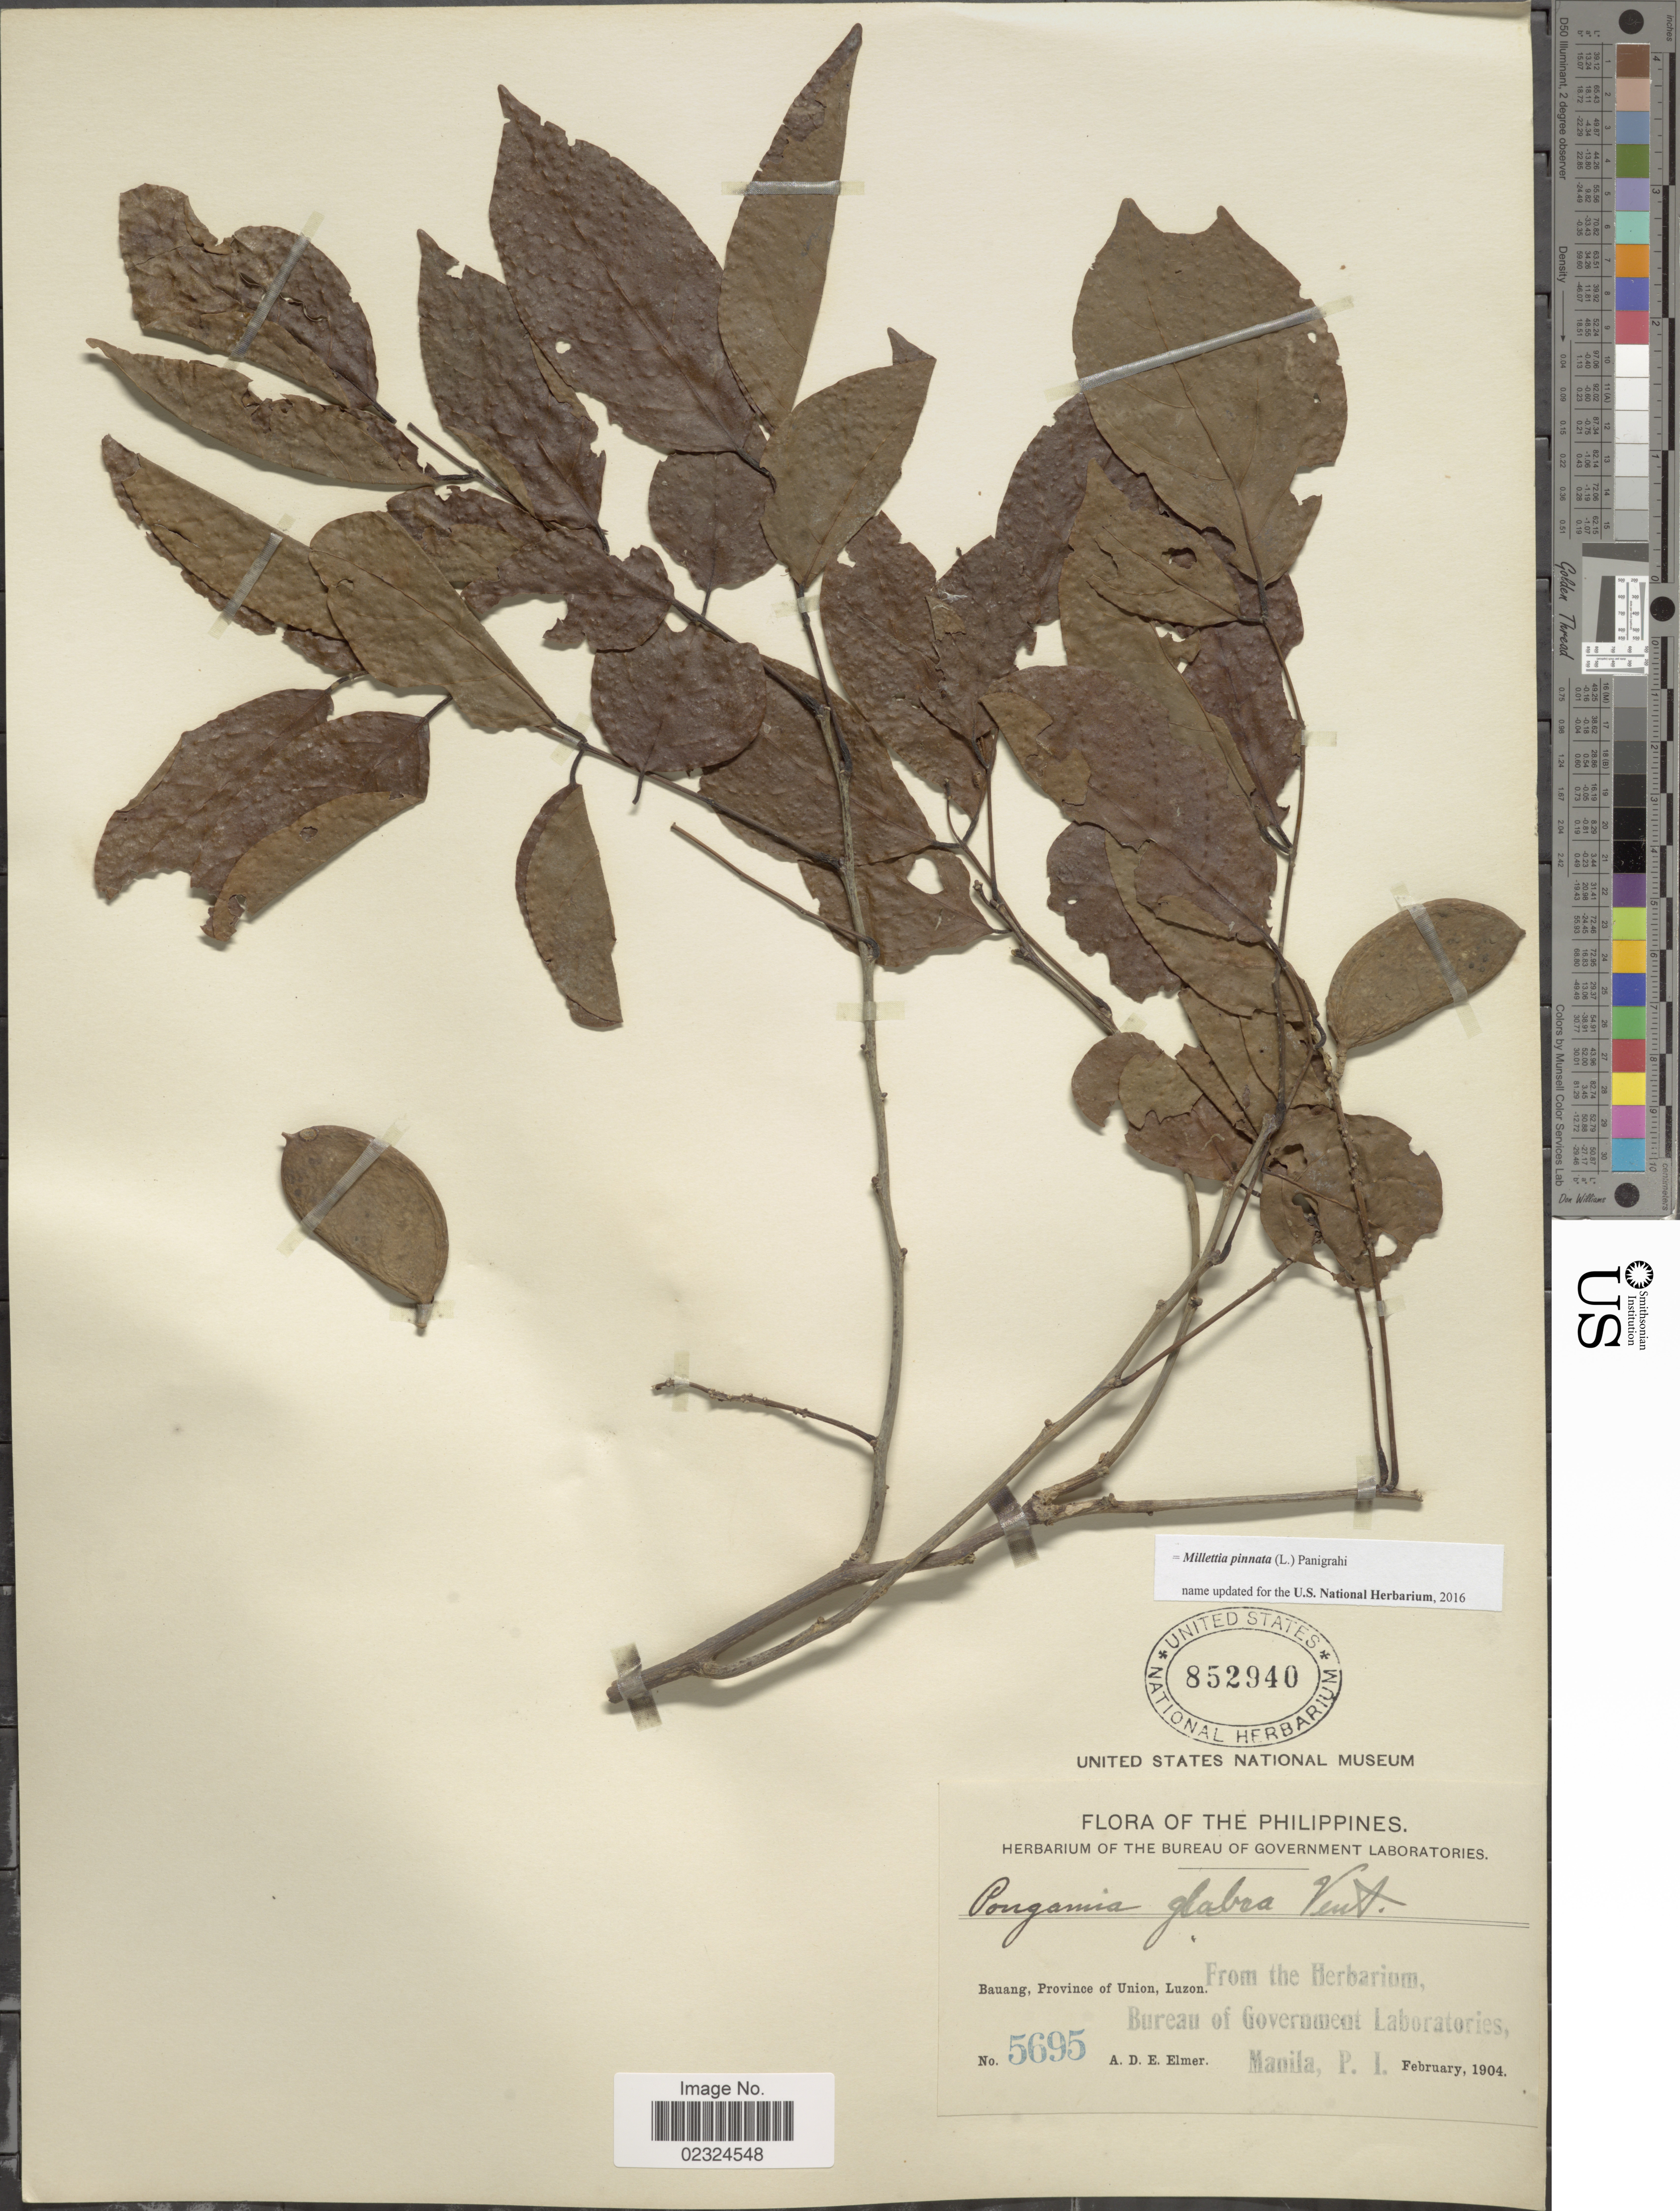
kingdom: Plantae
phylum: Tracheophyta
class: Magnoliopsida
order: Fabales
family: Fabaceae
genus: Millettia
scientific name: Millettia pinnata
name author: (L.) Panigrahi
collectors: A. D. E. Elmer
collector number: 5695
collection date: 1904-02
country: Philippines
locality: Bauang, Province of Union, Luzon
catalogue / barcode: US 852940